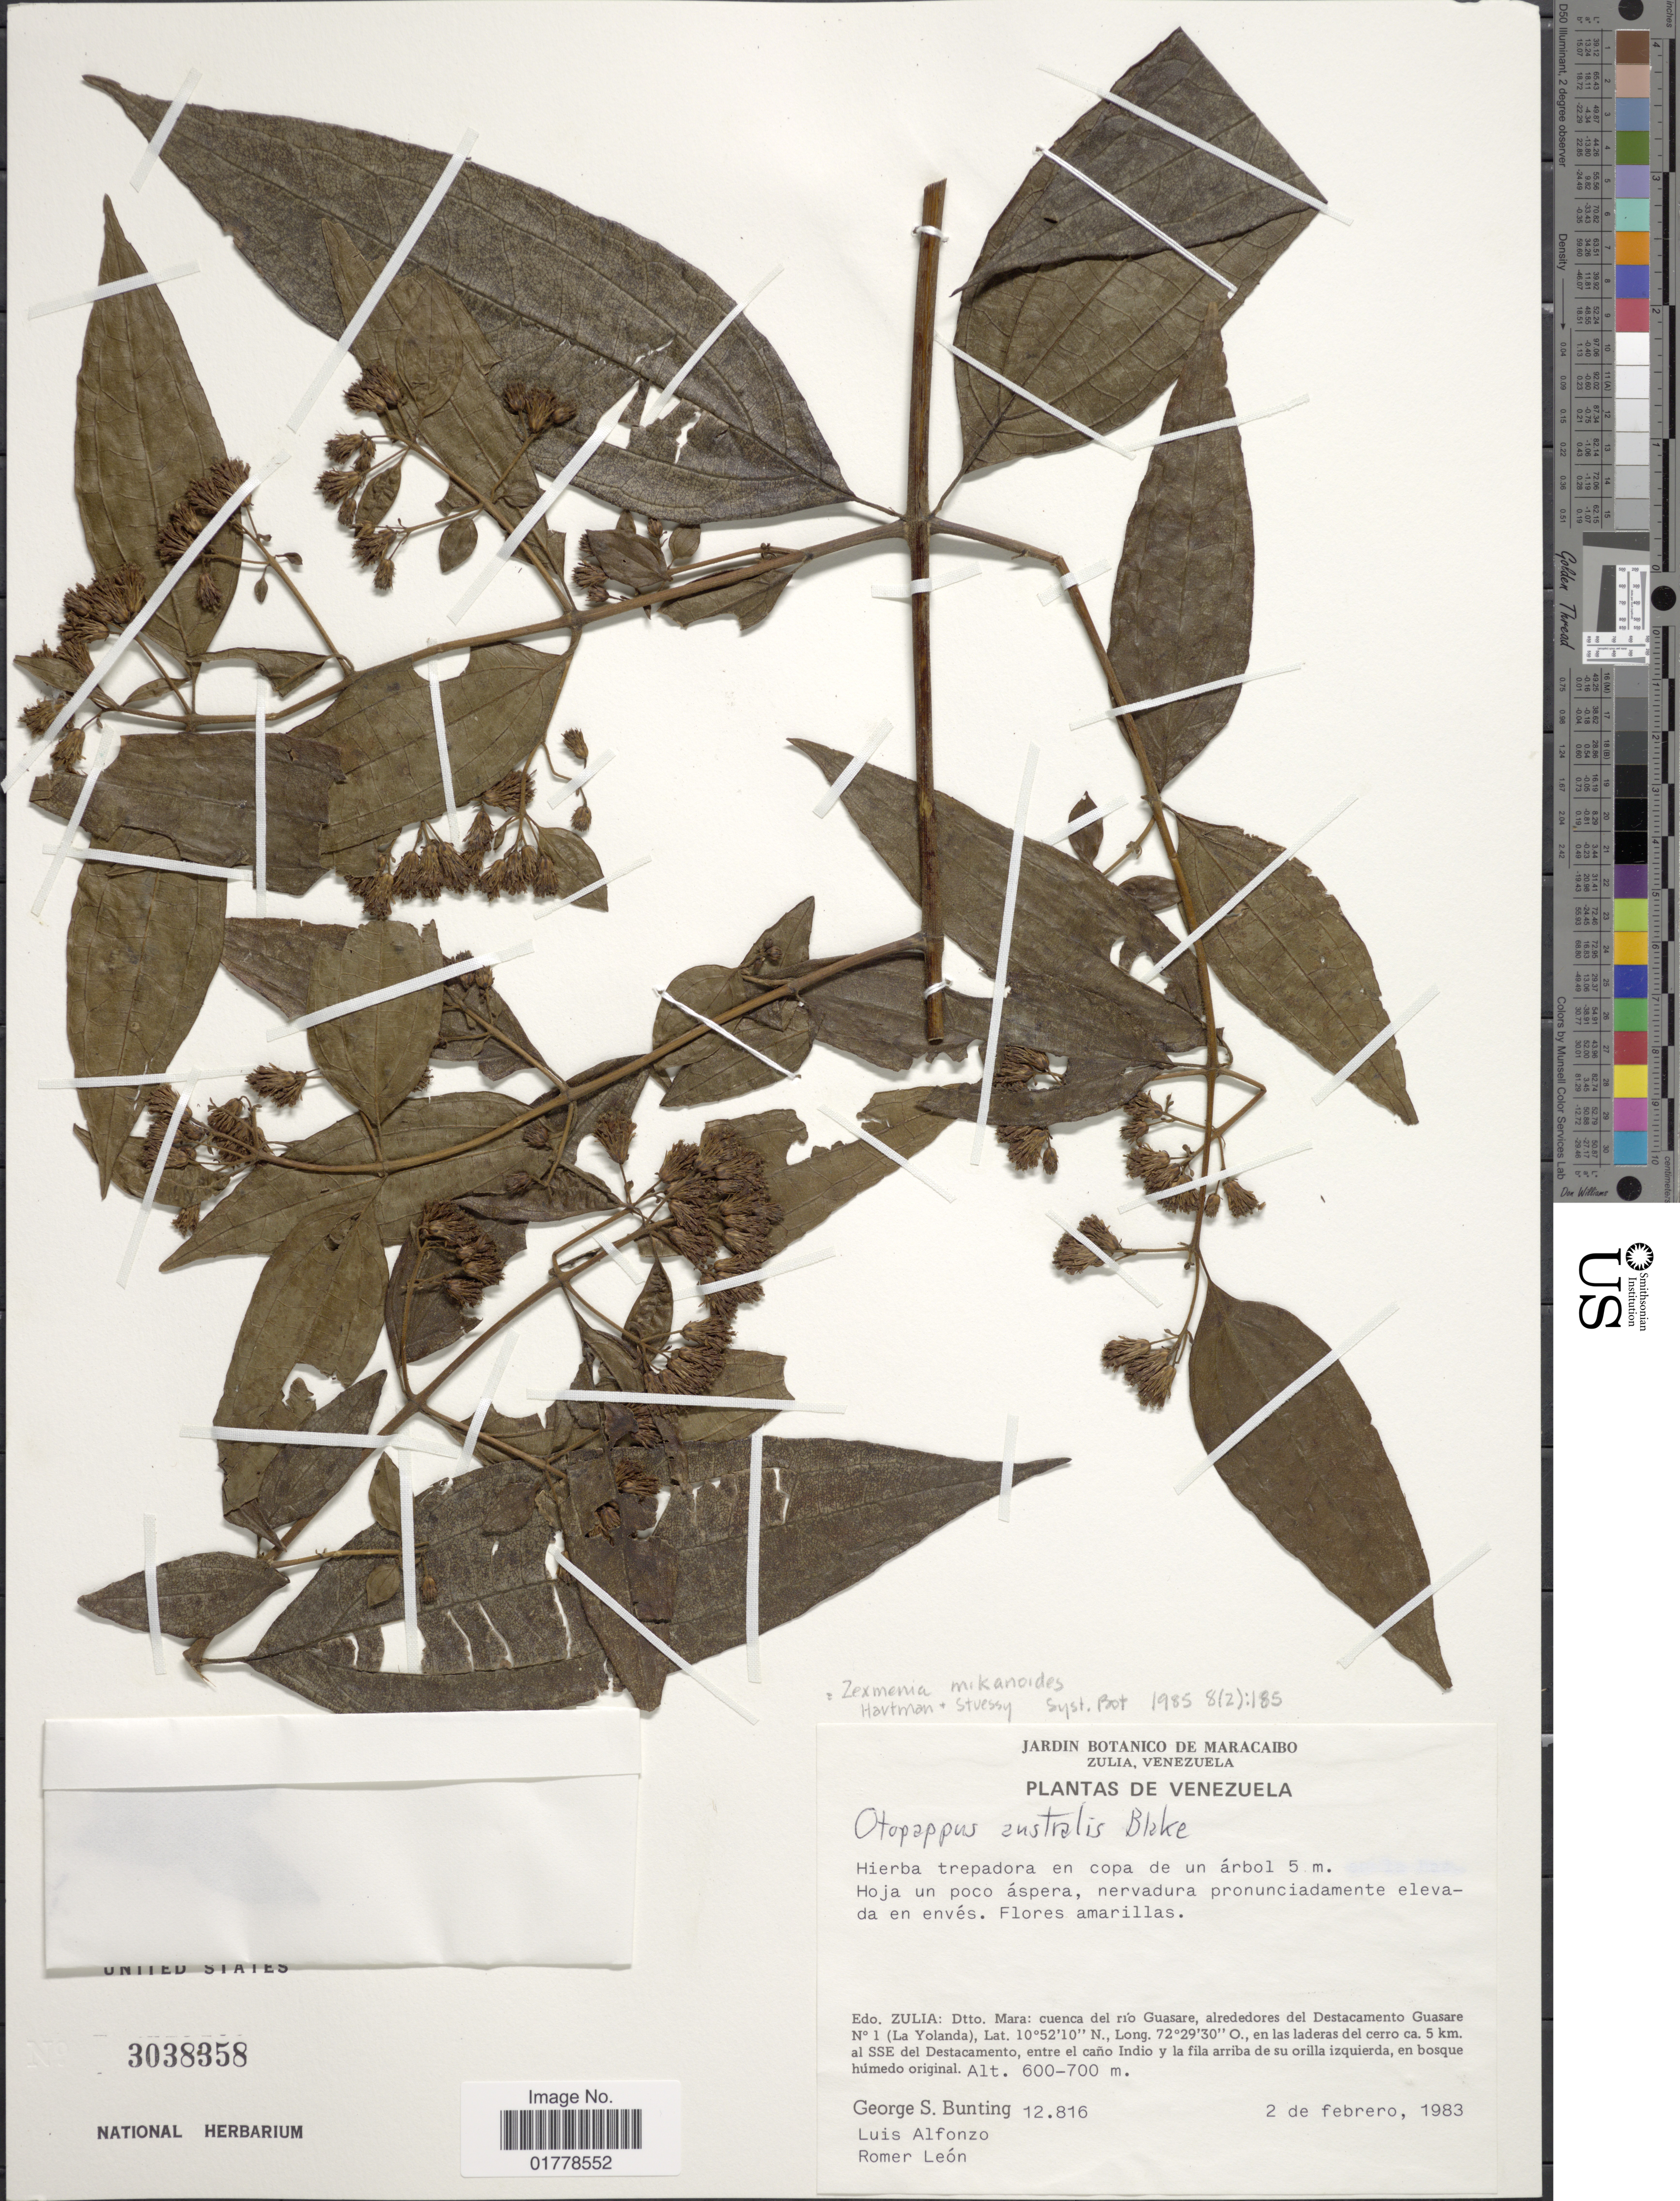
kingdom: Plantae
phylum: Tracheophyta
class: Magnoliopsida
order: Asterales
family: Asteraceae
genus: Oblivia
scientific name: Oblivia mikanioides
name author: (Britton) Strother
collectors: G. S. Bunting, L. Alfonzo G. & R. A. León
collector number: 12816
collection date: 1983-02-02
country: Venezuela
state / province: Zulia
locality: Edo. Zulia: Dtto. Mara: cuenca del río Guasare, alrededores del Destacamento Guasare No 1 (La Yolanda), en las laderas del cerro ca. 5 km. al SSE del Destacamento, entre el caño Indio y la fila arriba de su orilla izquierda, en bosque húmedo original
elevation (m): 600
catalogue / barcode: US 3038358